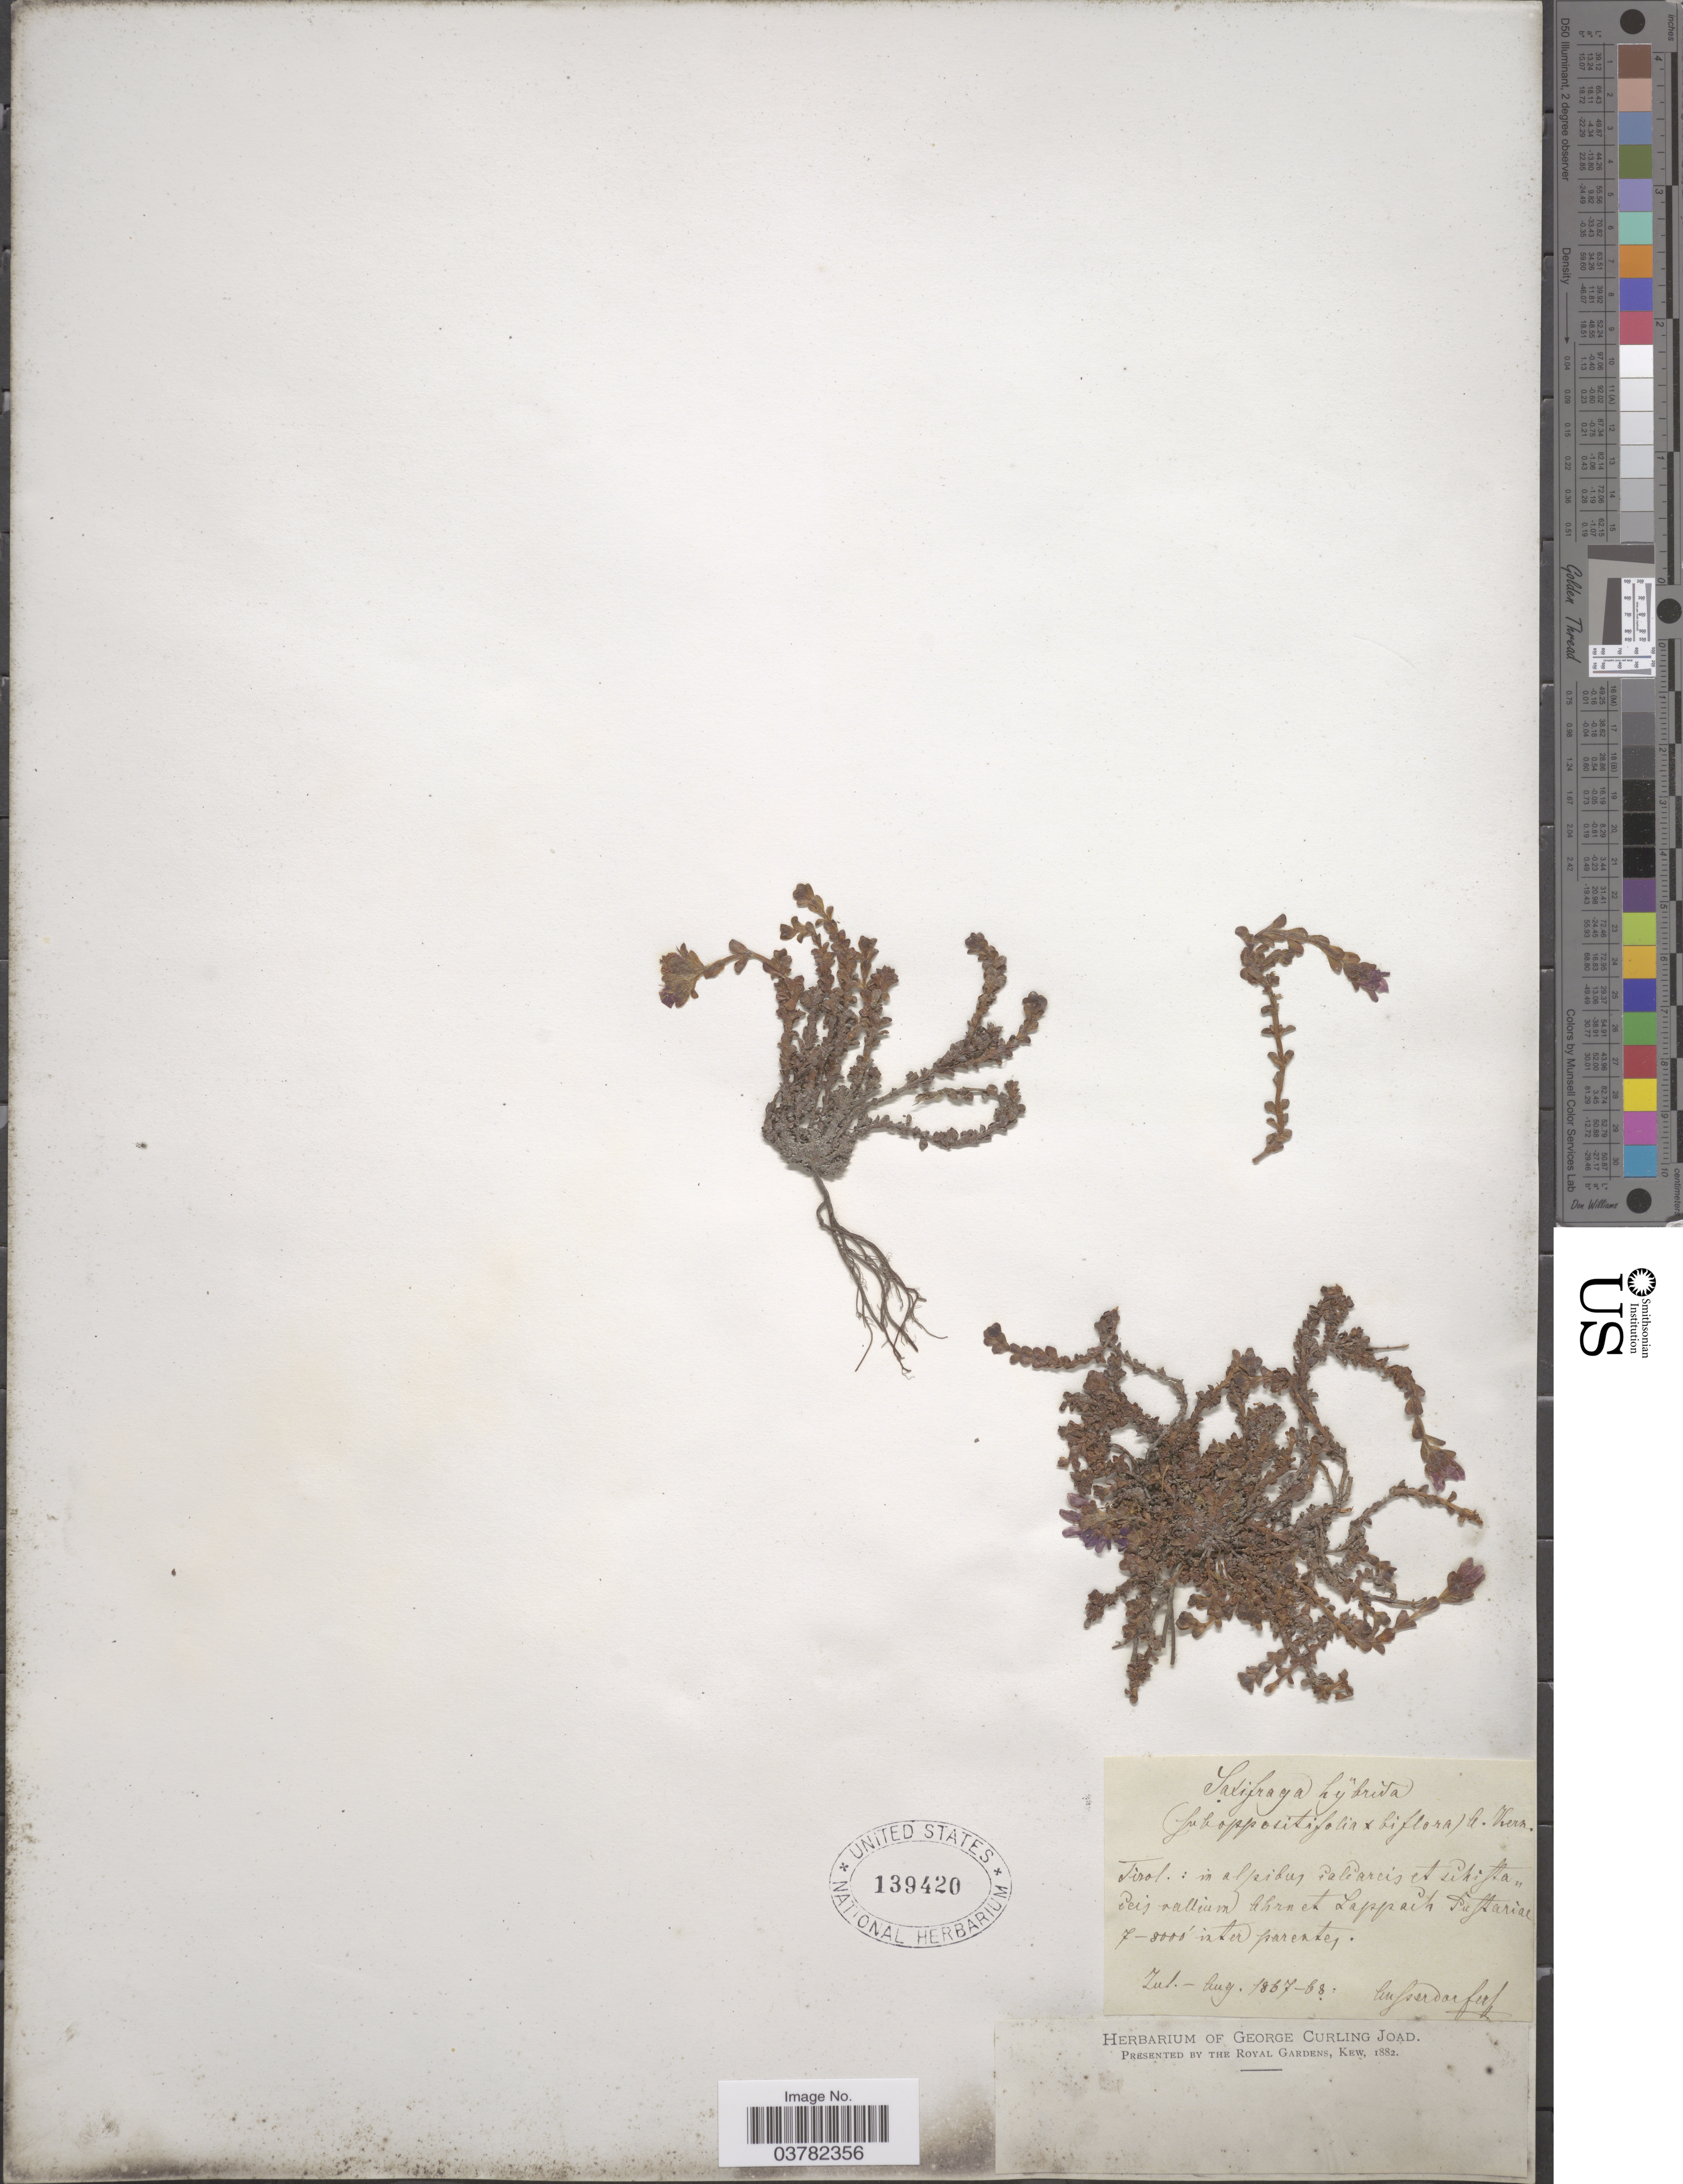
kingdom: Plantae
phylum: Tracheophyta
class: Magnoliopsida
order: Saxifragales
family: Saxifragaceae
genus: Saxifraga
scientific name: Saxifraga oppositifolia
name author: L.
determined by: Strong, Mark T., (BOT), Smithsonian Institution - National Museum of Natural History (UNITED STATES)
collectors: Aufsersdorfer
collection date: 1867-07/1868-08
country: Austria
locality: Tirol: in alpibus calcareis et [illegible text] vallium Ahrn et Lappach Pusteriae.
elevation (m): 2134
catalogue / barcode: US 139420